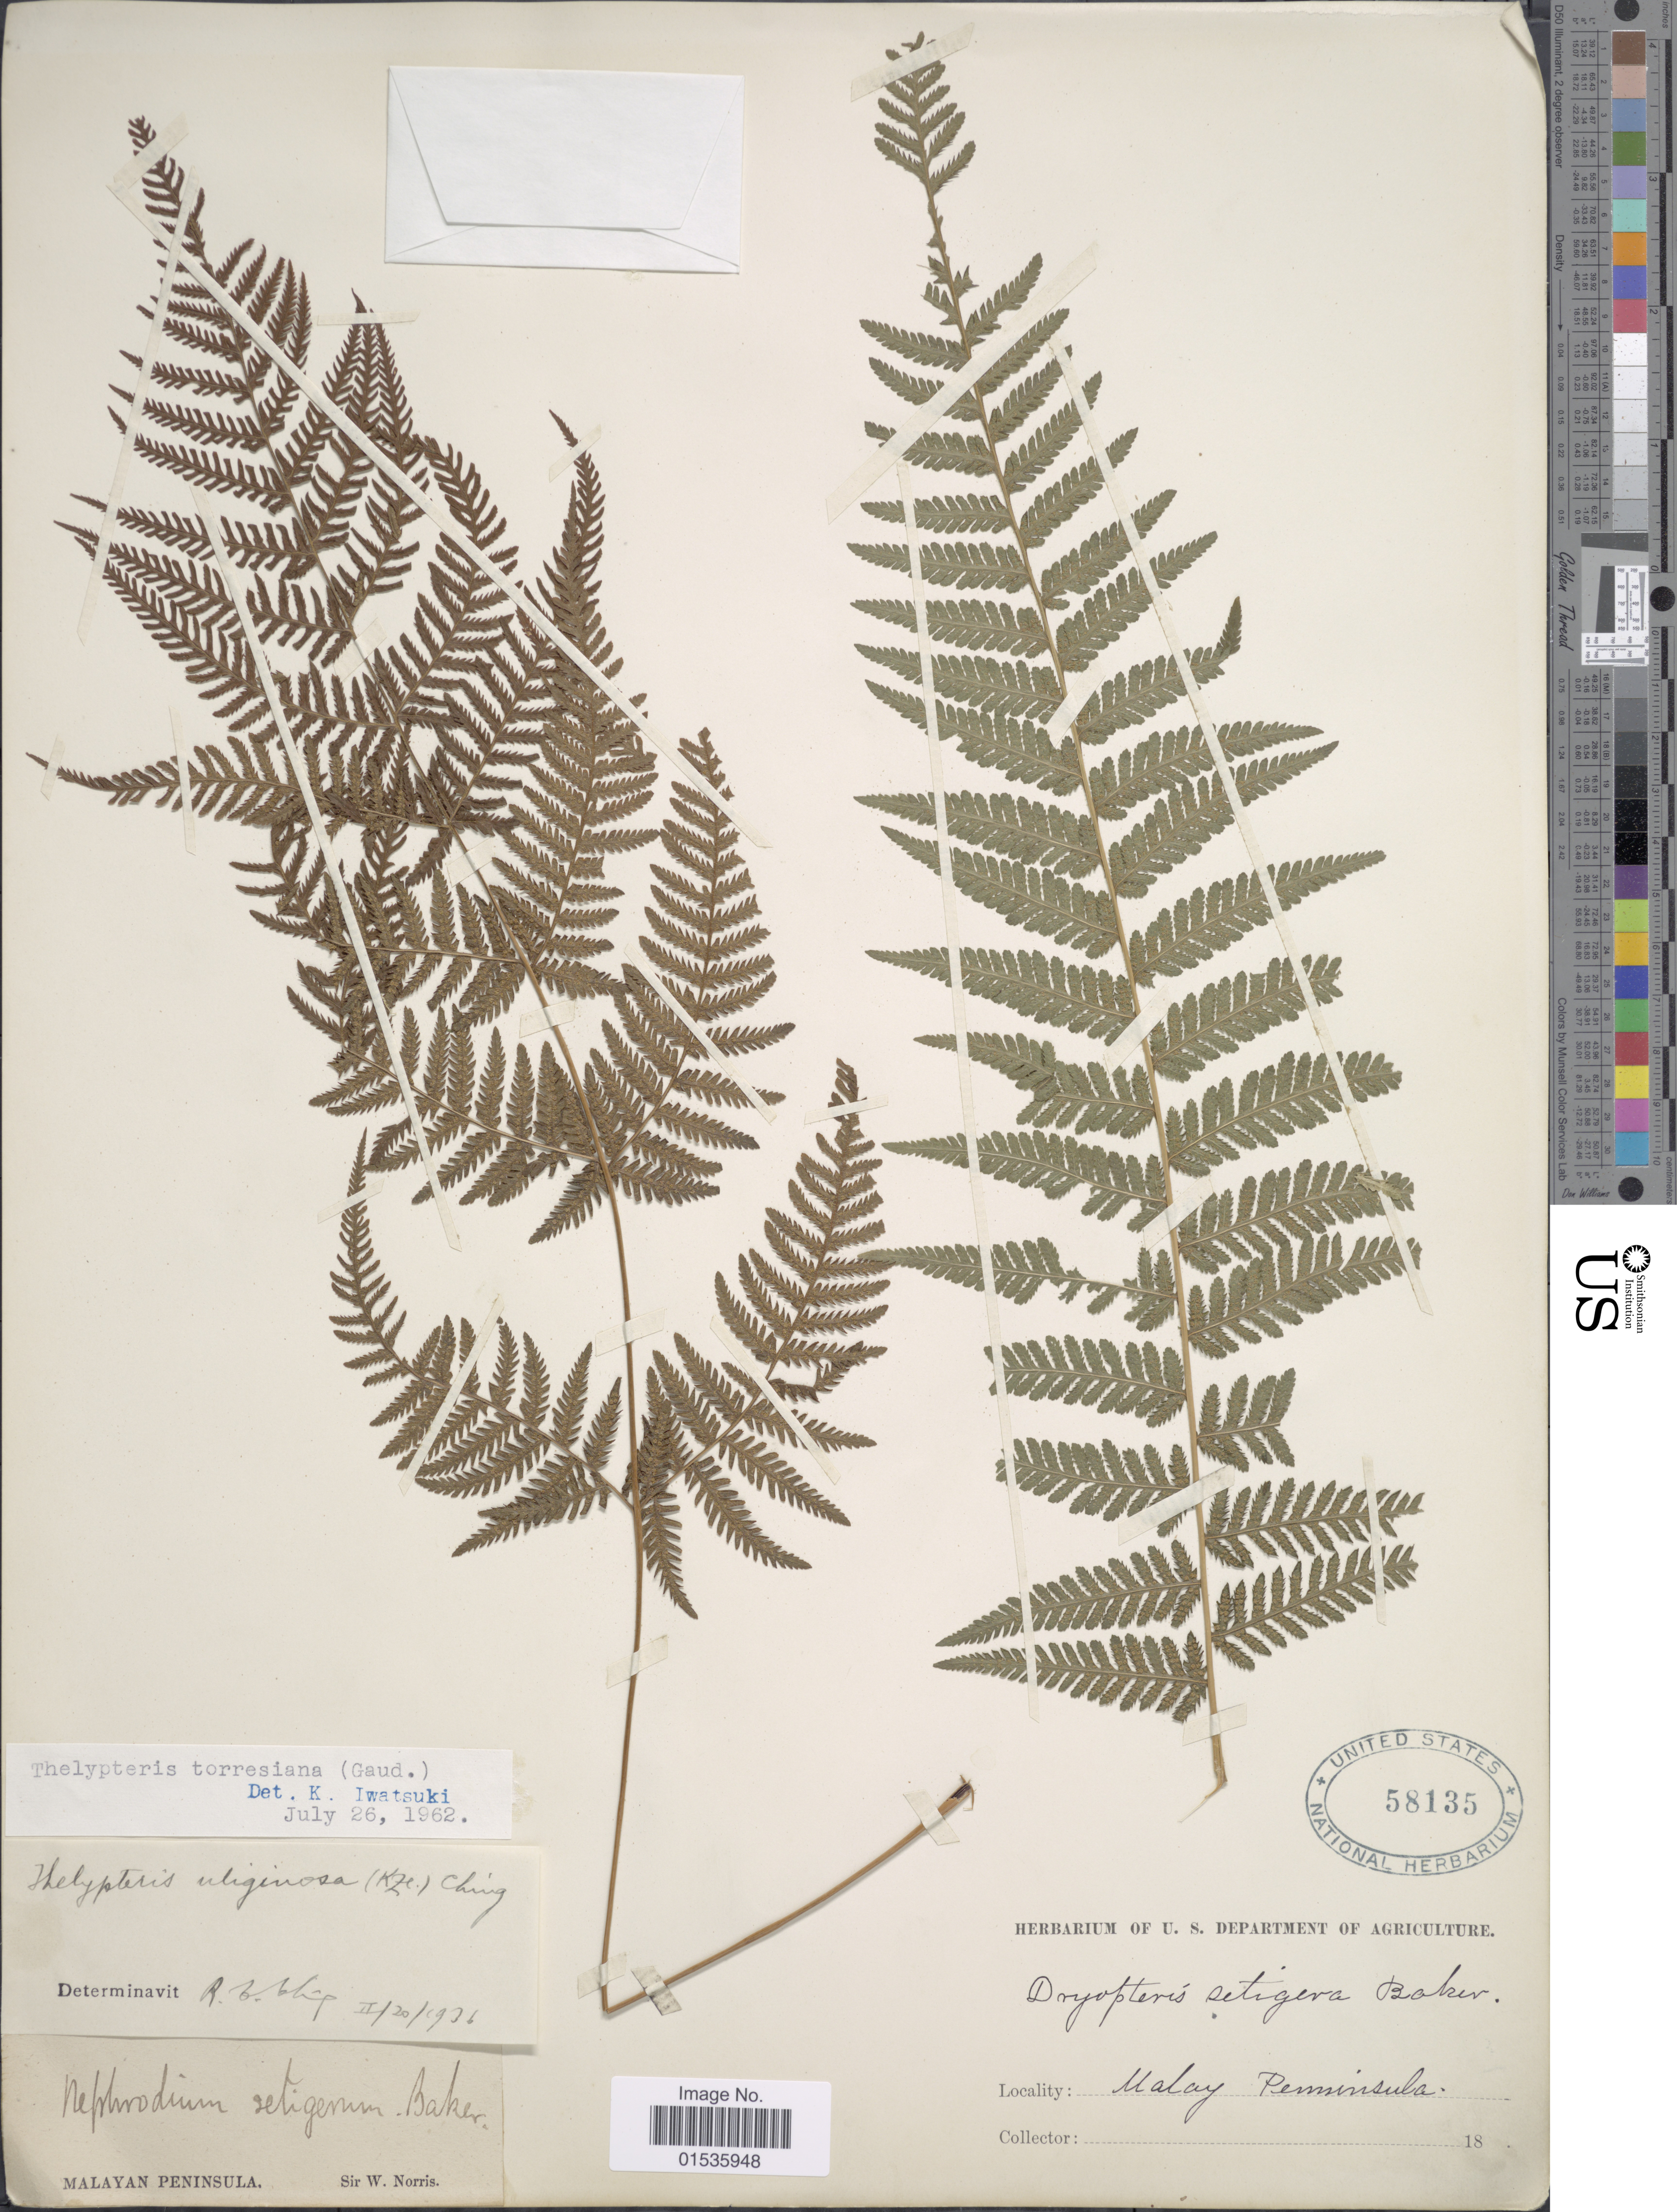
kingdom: Plantae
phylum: Tracheophyta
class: Polypodiopsida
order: Polypodiales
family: Thelypteridaceae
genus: Macrothelypteris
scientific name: Macrothelypteris torresiana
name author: (Gaudich.) Ching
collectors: W. Norris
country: Malaysia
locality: Malayan Peninsula.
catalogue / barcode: US 58135